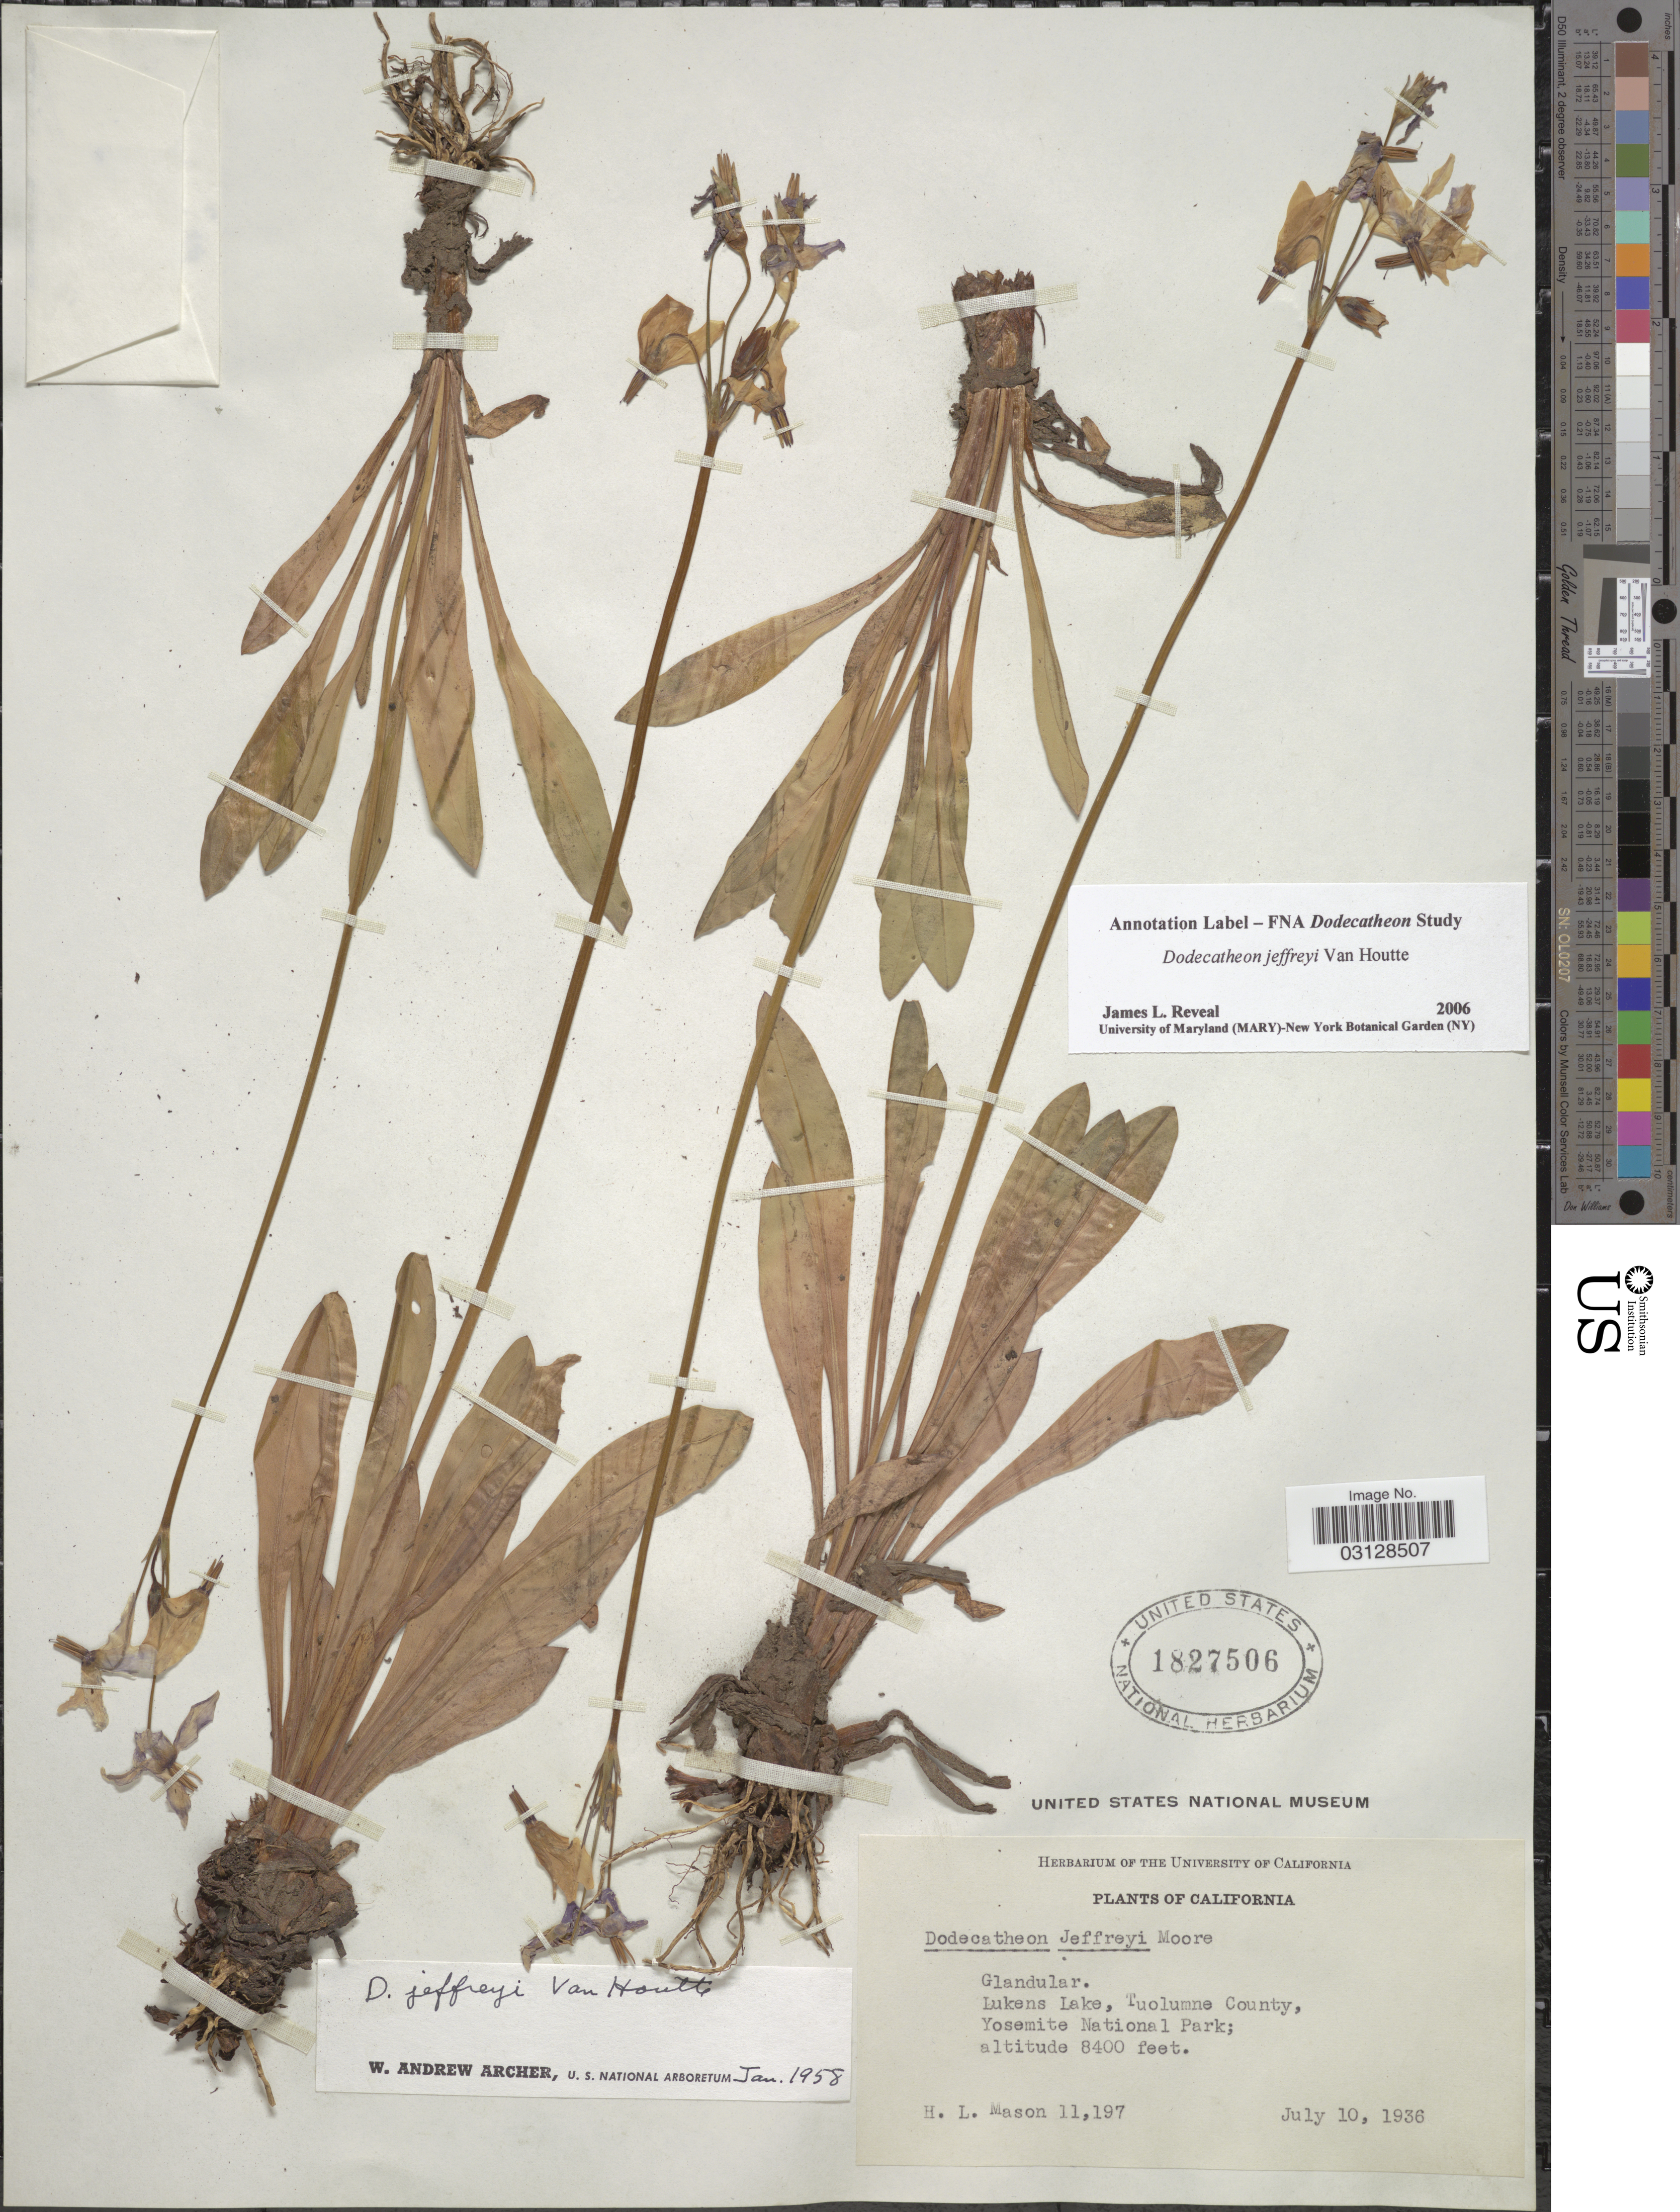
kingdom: Plantae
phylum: Tracheophyta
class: Magnoliopsida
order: Ericales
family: Primulaceae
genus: Dodecatheon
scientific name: Dodecatheon jeffreyi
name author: Van Houtte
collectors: H. L. Mason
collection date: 1936-07-10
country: United States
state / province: California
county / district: Tuolumne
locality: Glandular. Lukens Lake, Tuolumne County. Yosemite National Park.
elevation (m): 2560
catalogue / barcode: US 1827506